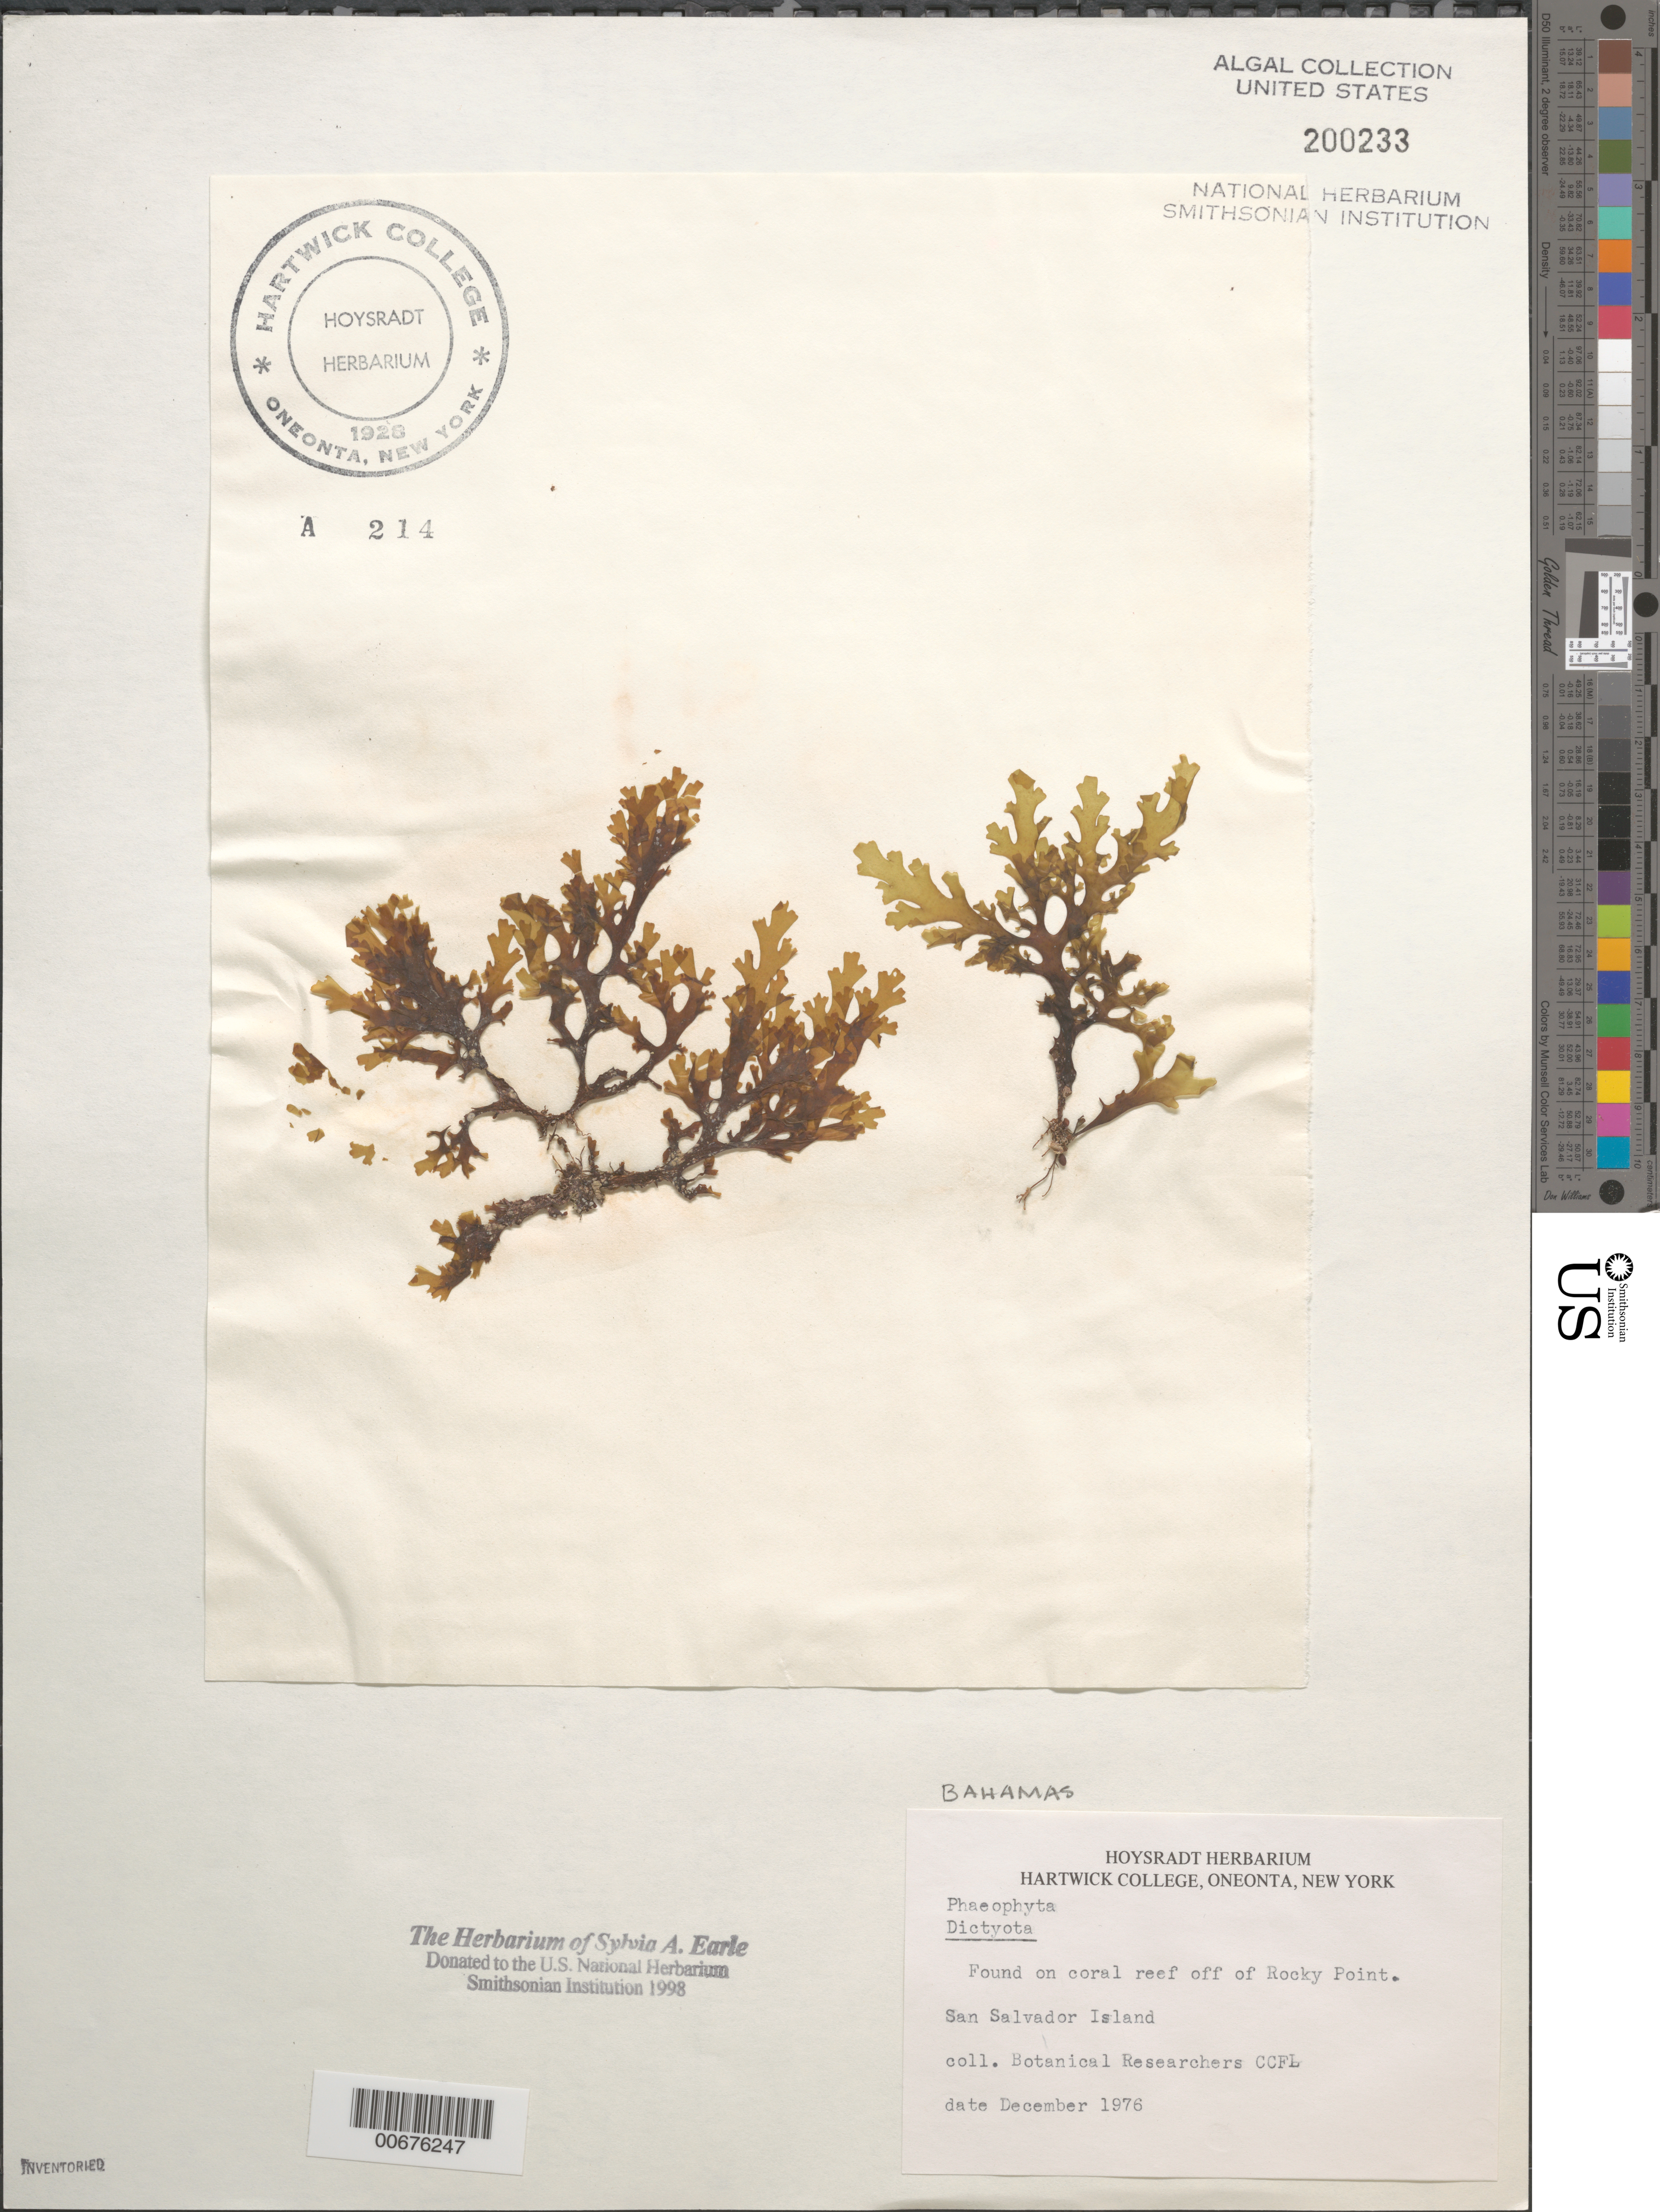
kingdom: Chromista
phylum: Ochrophyta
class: Phaeophyceae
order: Dictyotales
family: Dictyotaceae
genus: Dictyota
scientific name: Dictyota sp.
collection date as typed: Dec 1976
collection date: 1976-12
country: Bahamas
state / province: San Salvador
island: San Salvador Island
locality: Off Rocky Point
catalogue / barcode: US 200233